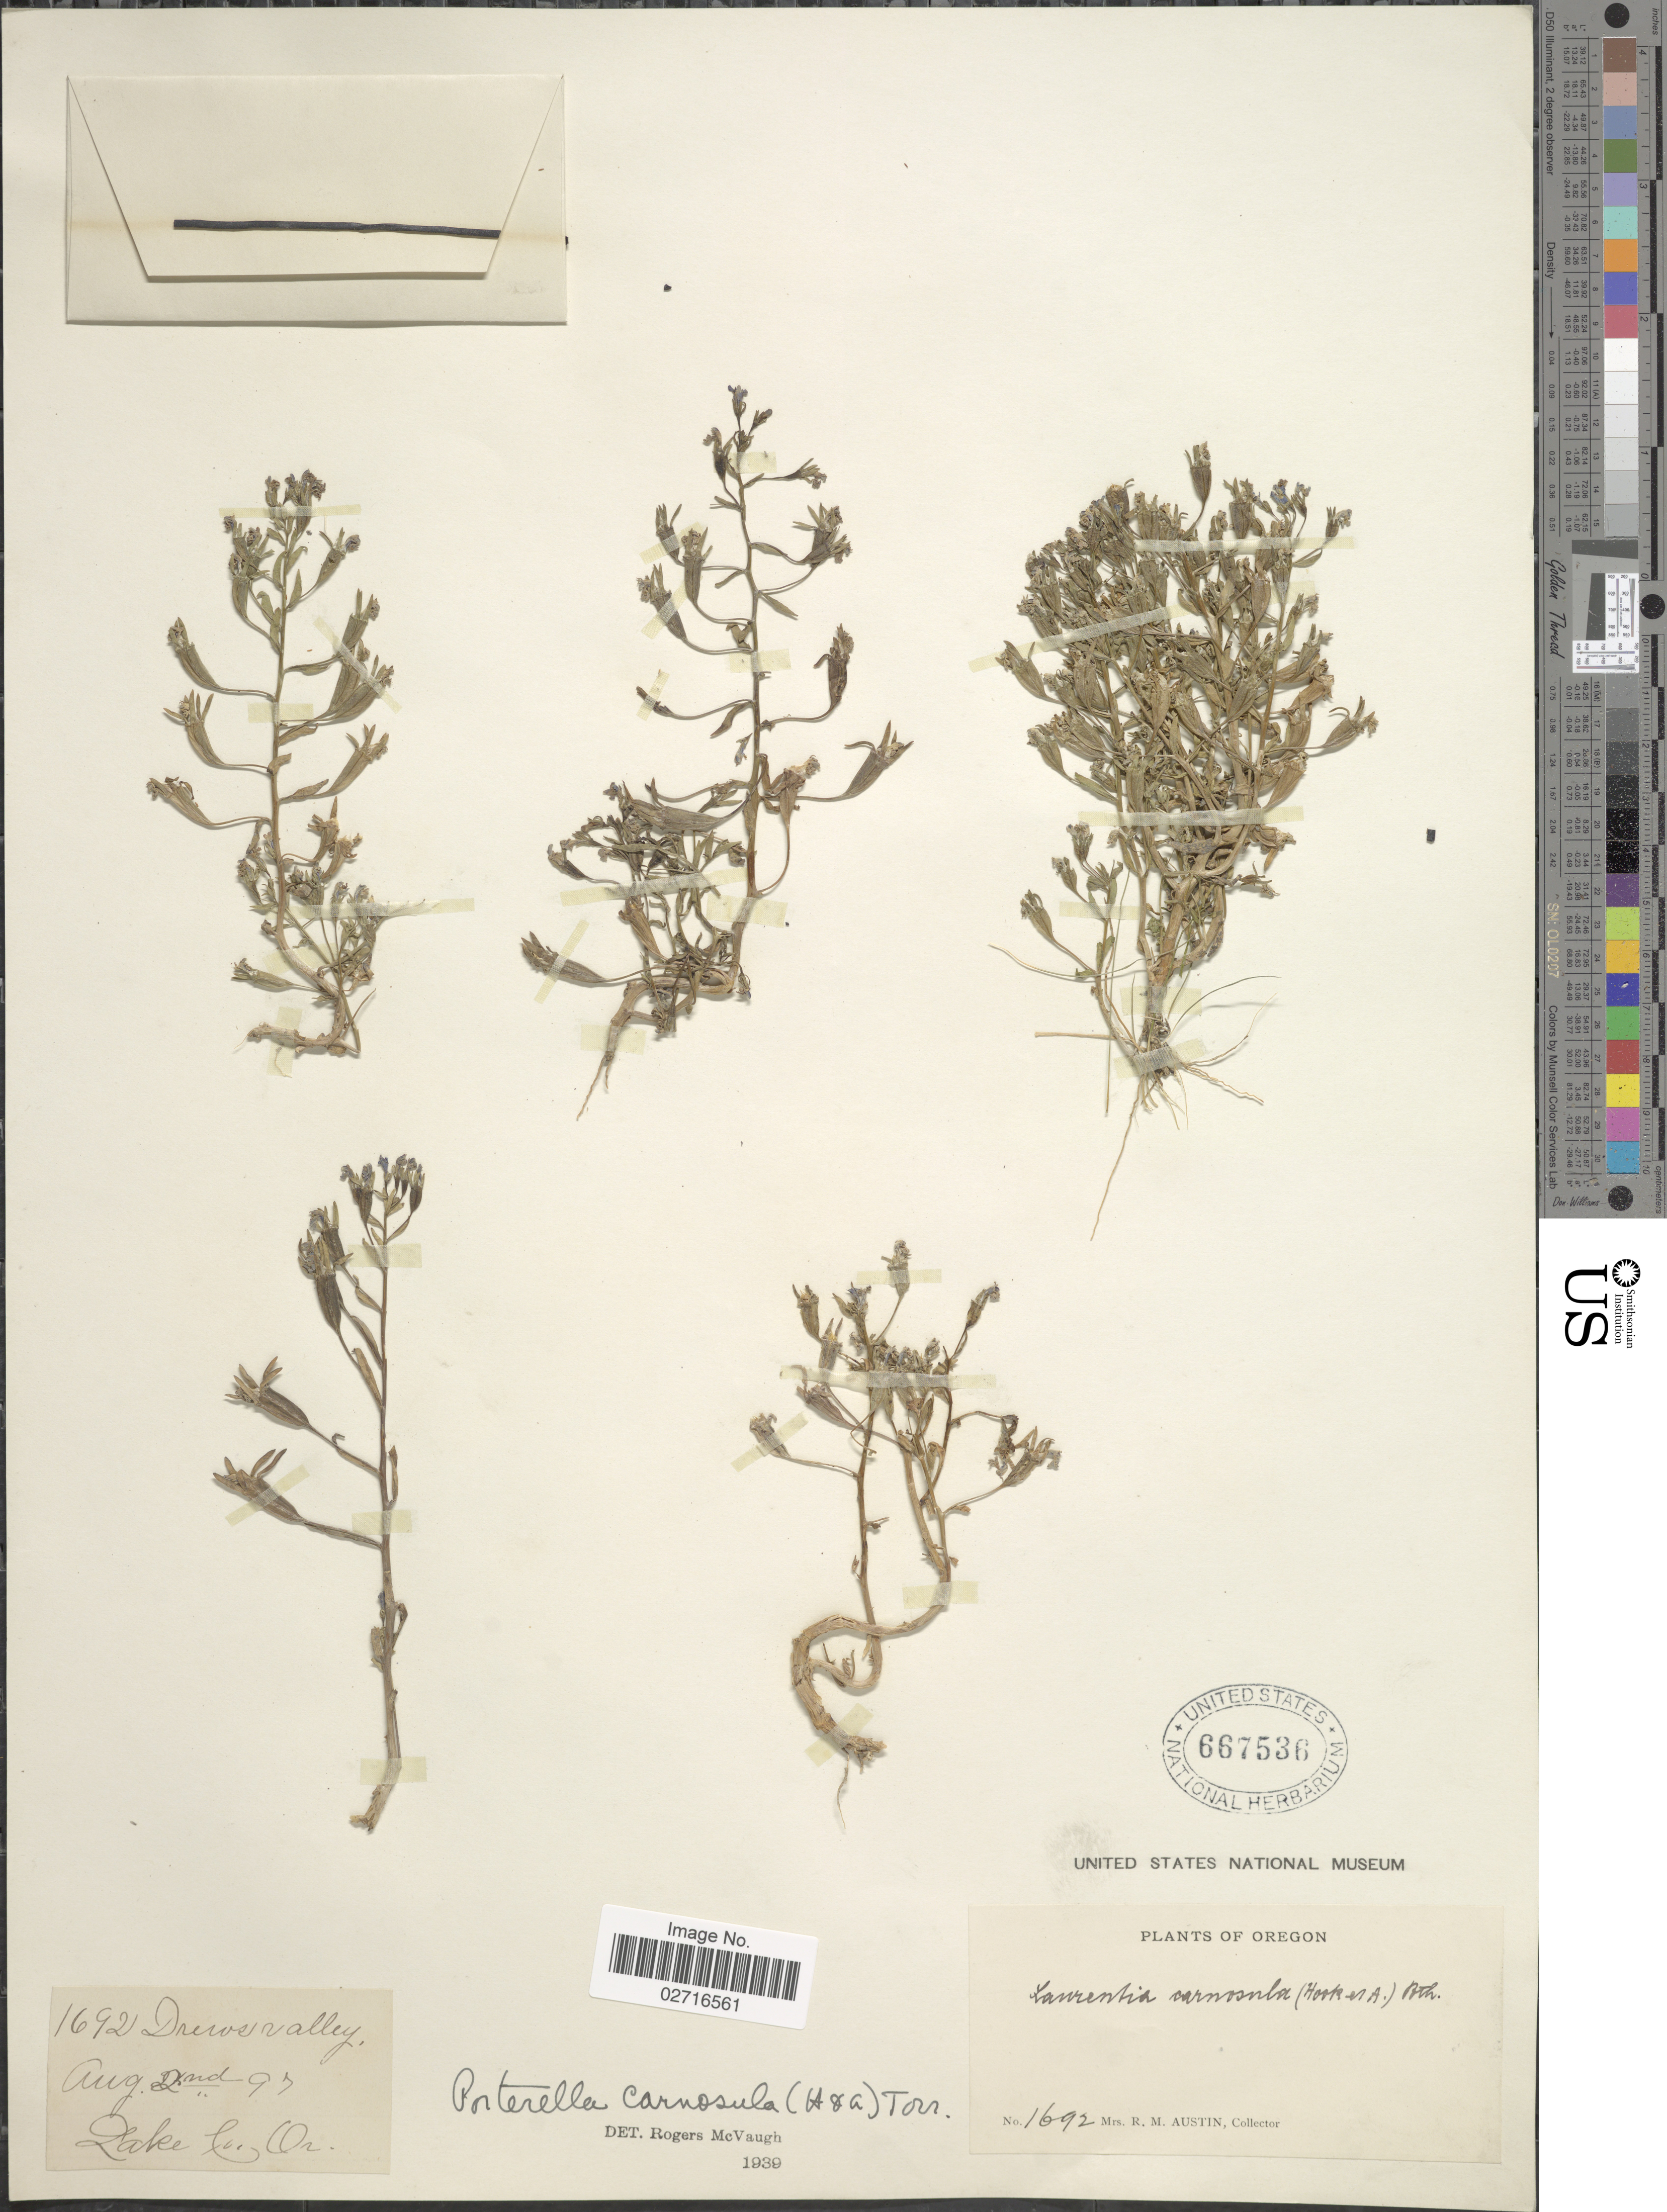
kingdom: Plantae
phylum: Tracheophyta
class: Magnoliopsida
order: Asterales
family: Campanulaceae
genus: Laurentia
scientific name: Laurentia carnosula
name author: (Hook. & Arn.) Benth. ex A. Gray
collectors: R. Austin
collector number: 1692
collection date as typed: Transcribed d/m/y: 2/8/97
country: United States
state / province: Oregon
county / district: Lake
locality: Lake Co., Drews valley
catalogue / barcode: US 667536